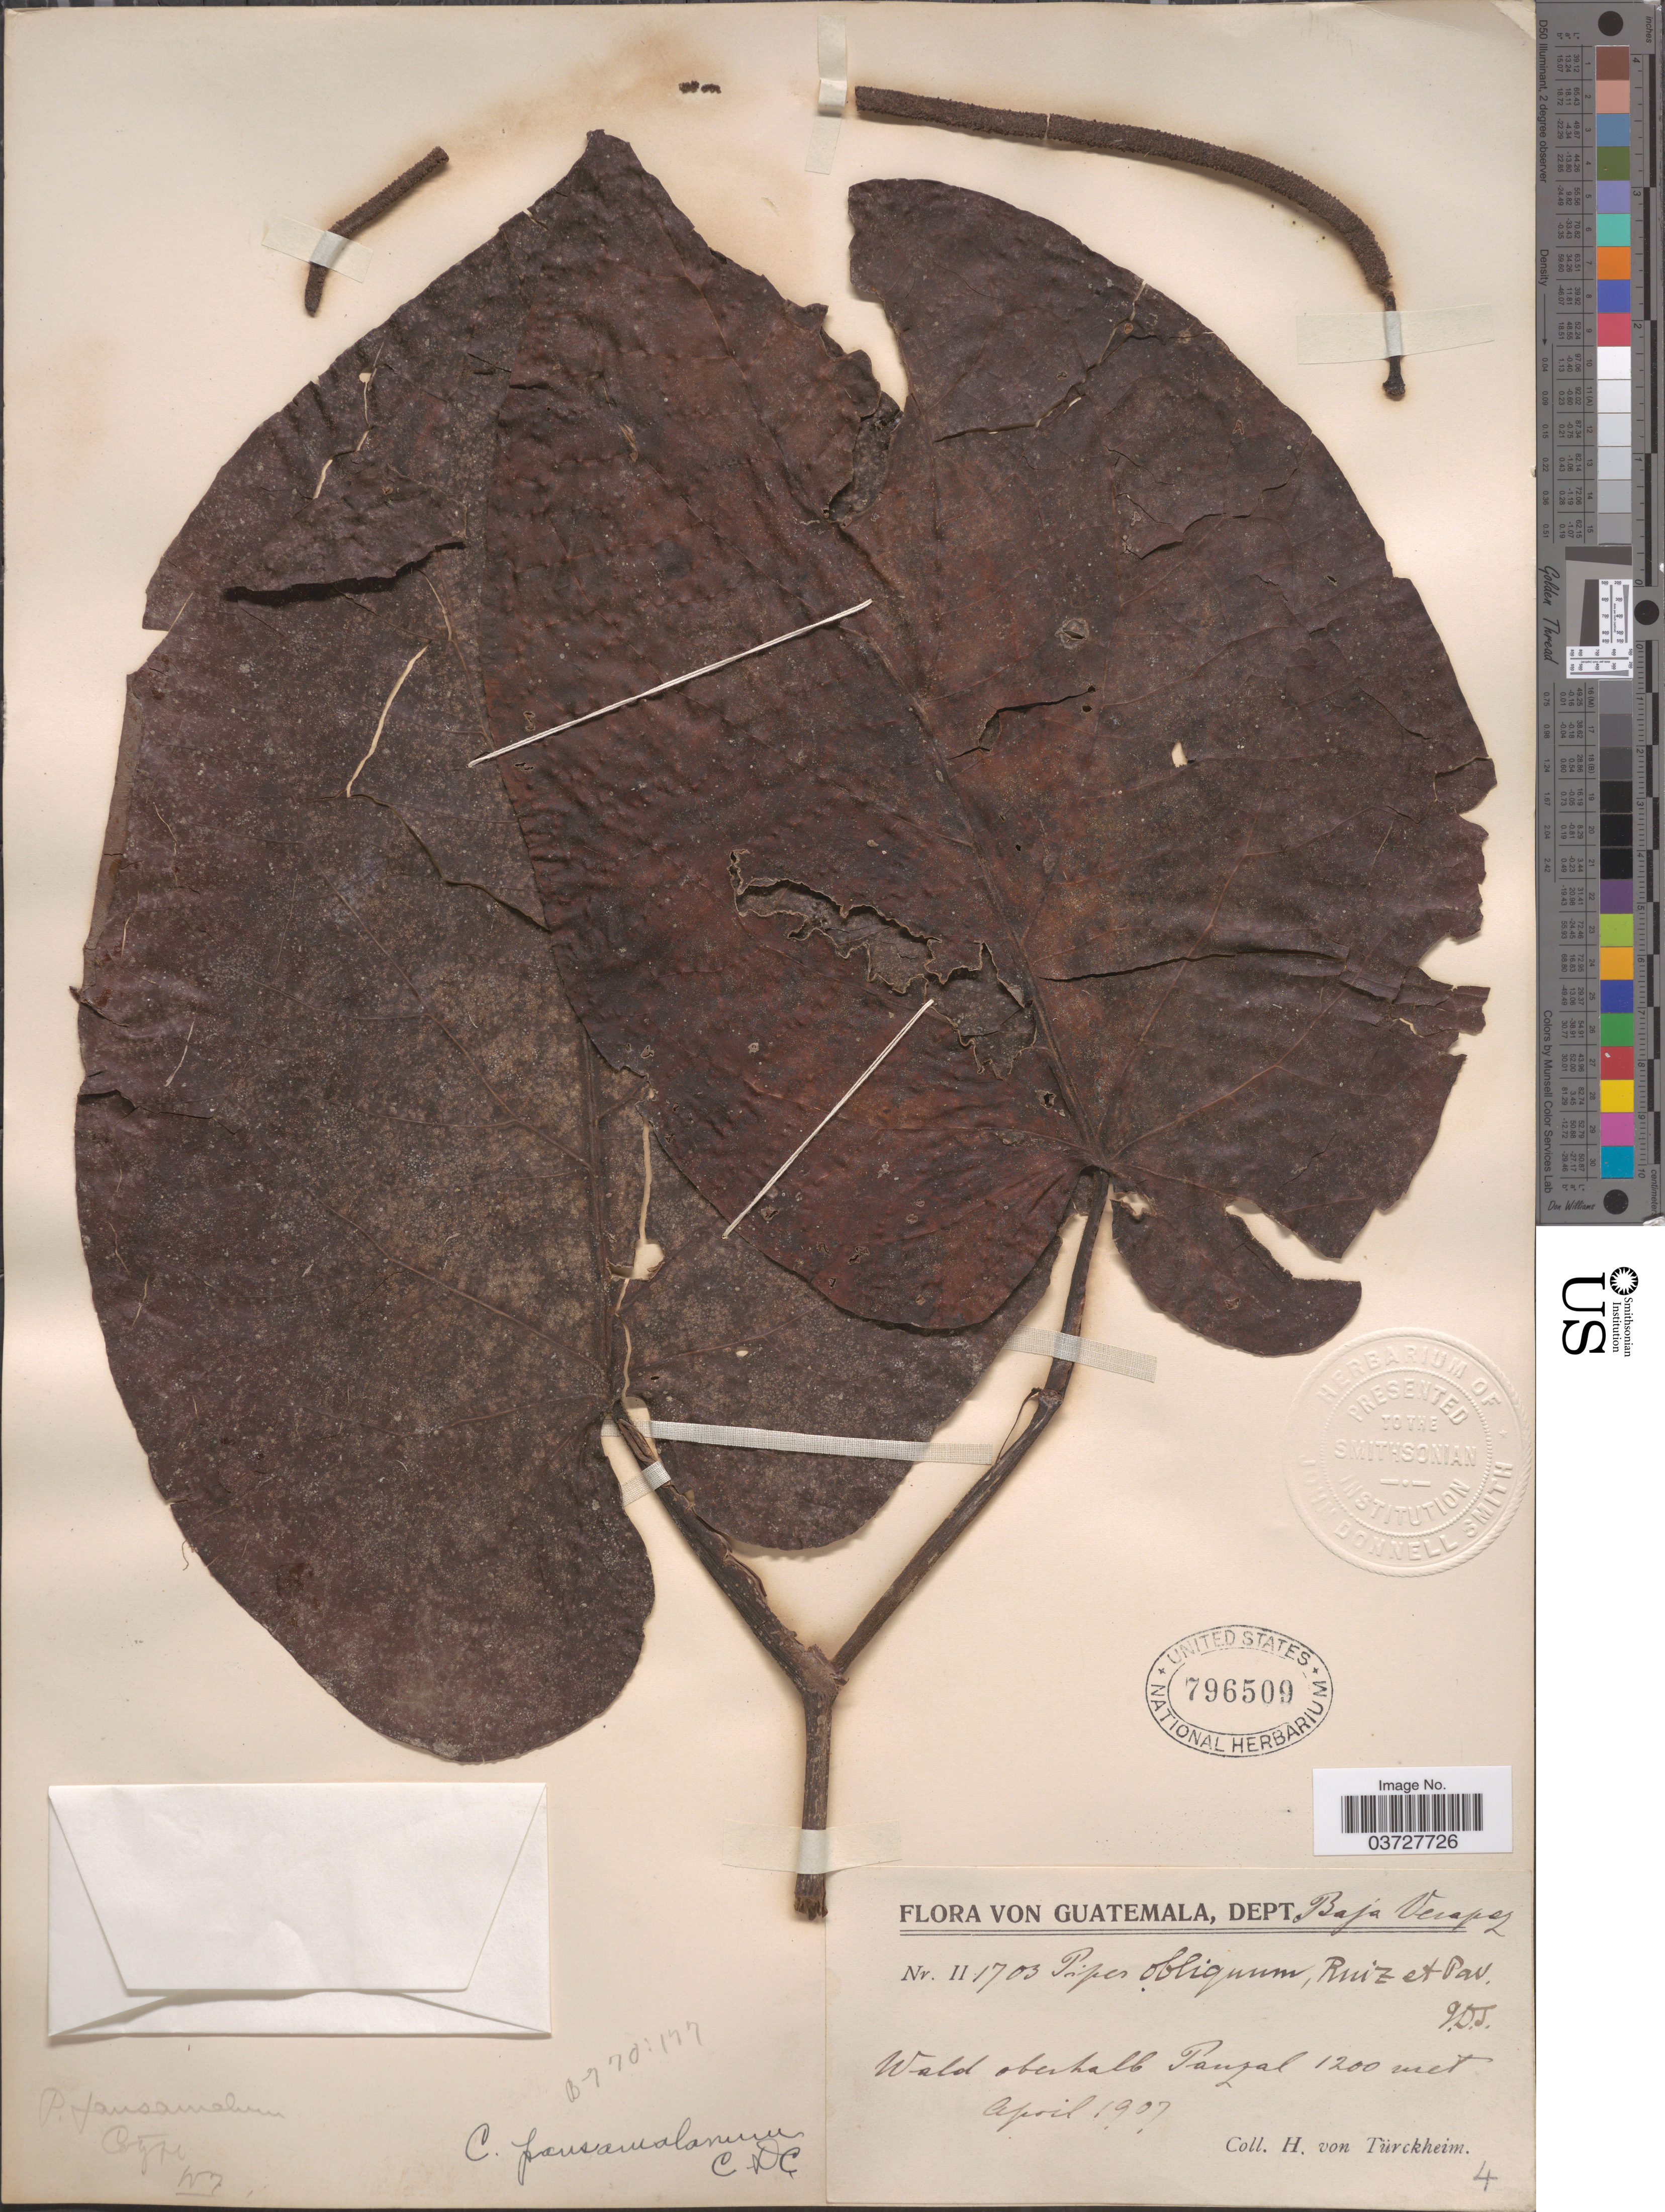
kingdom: Plantae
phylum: Tracheophyta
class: Magnoliopsida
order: Piperales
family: Piperaceae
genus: Piper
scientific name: Piper pansamalanum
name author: C. DC.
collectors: H. von Türckheim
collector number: II1703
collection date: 1907-04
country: Guatemala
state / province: Baja Verapaz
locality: Dept. Baja Verapaz. Wald oberhalb Pauzal.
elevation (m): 1200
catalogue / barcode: US 796509